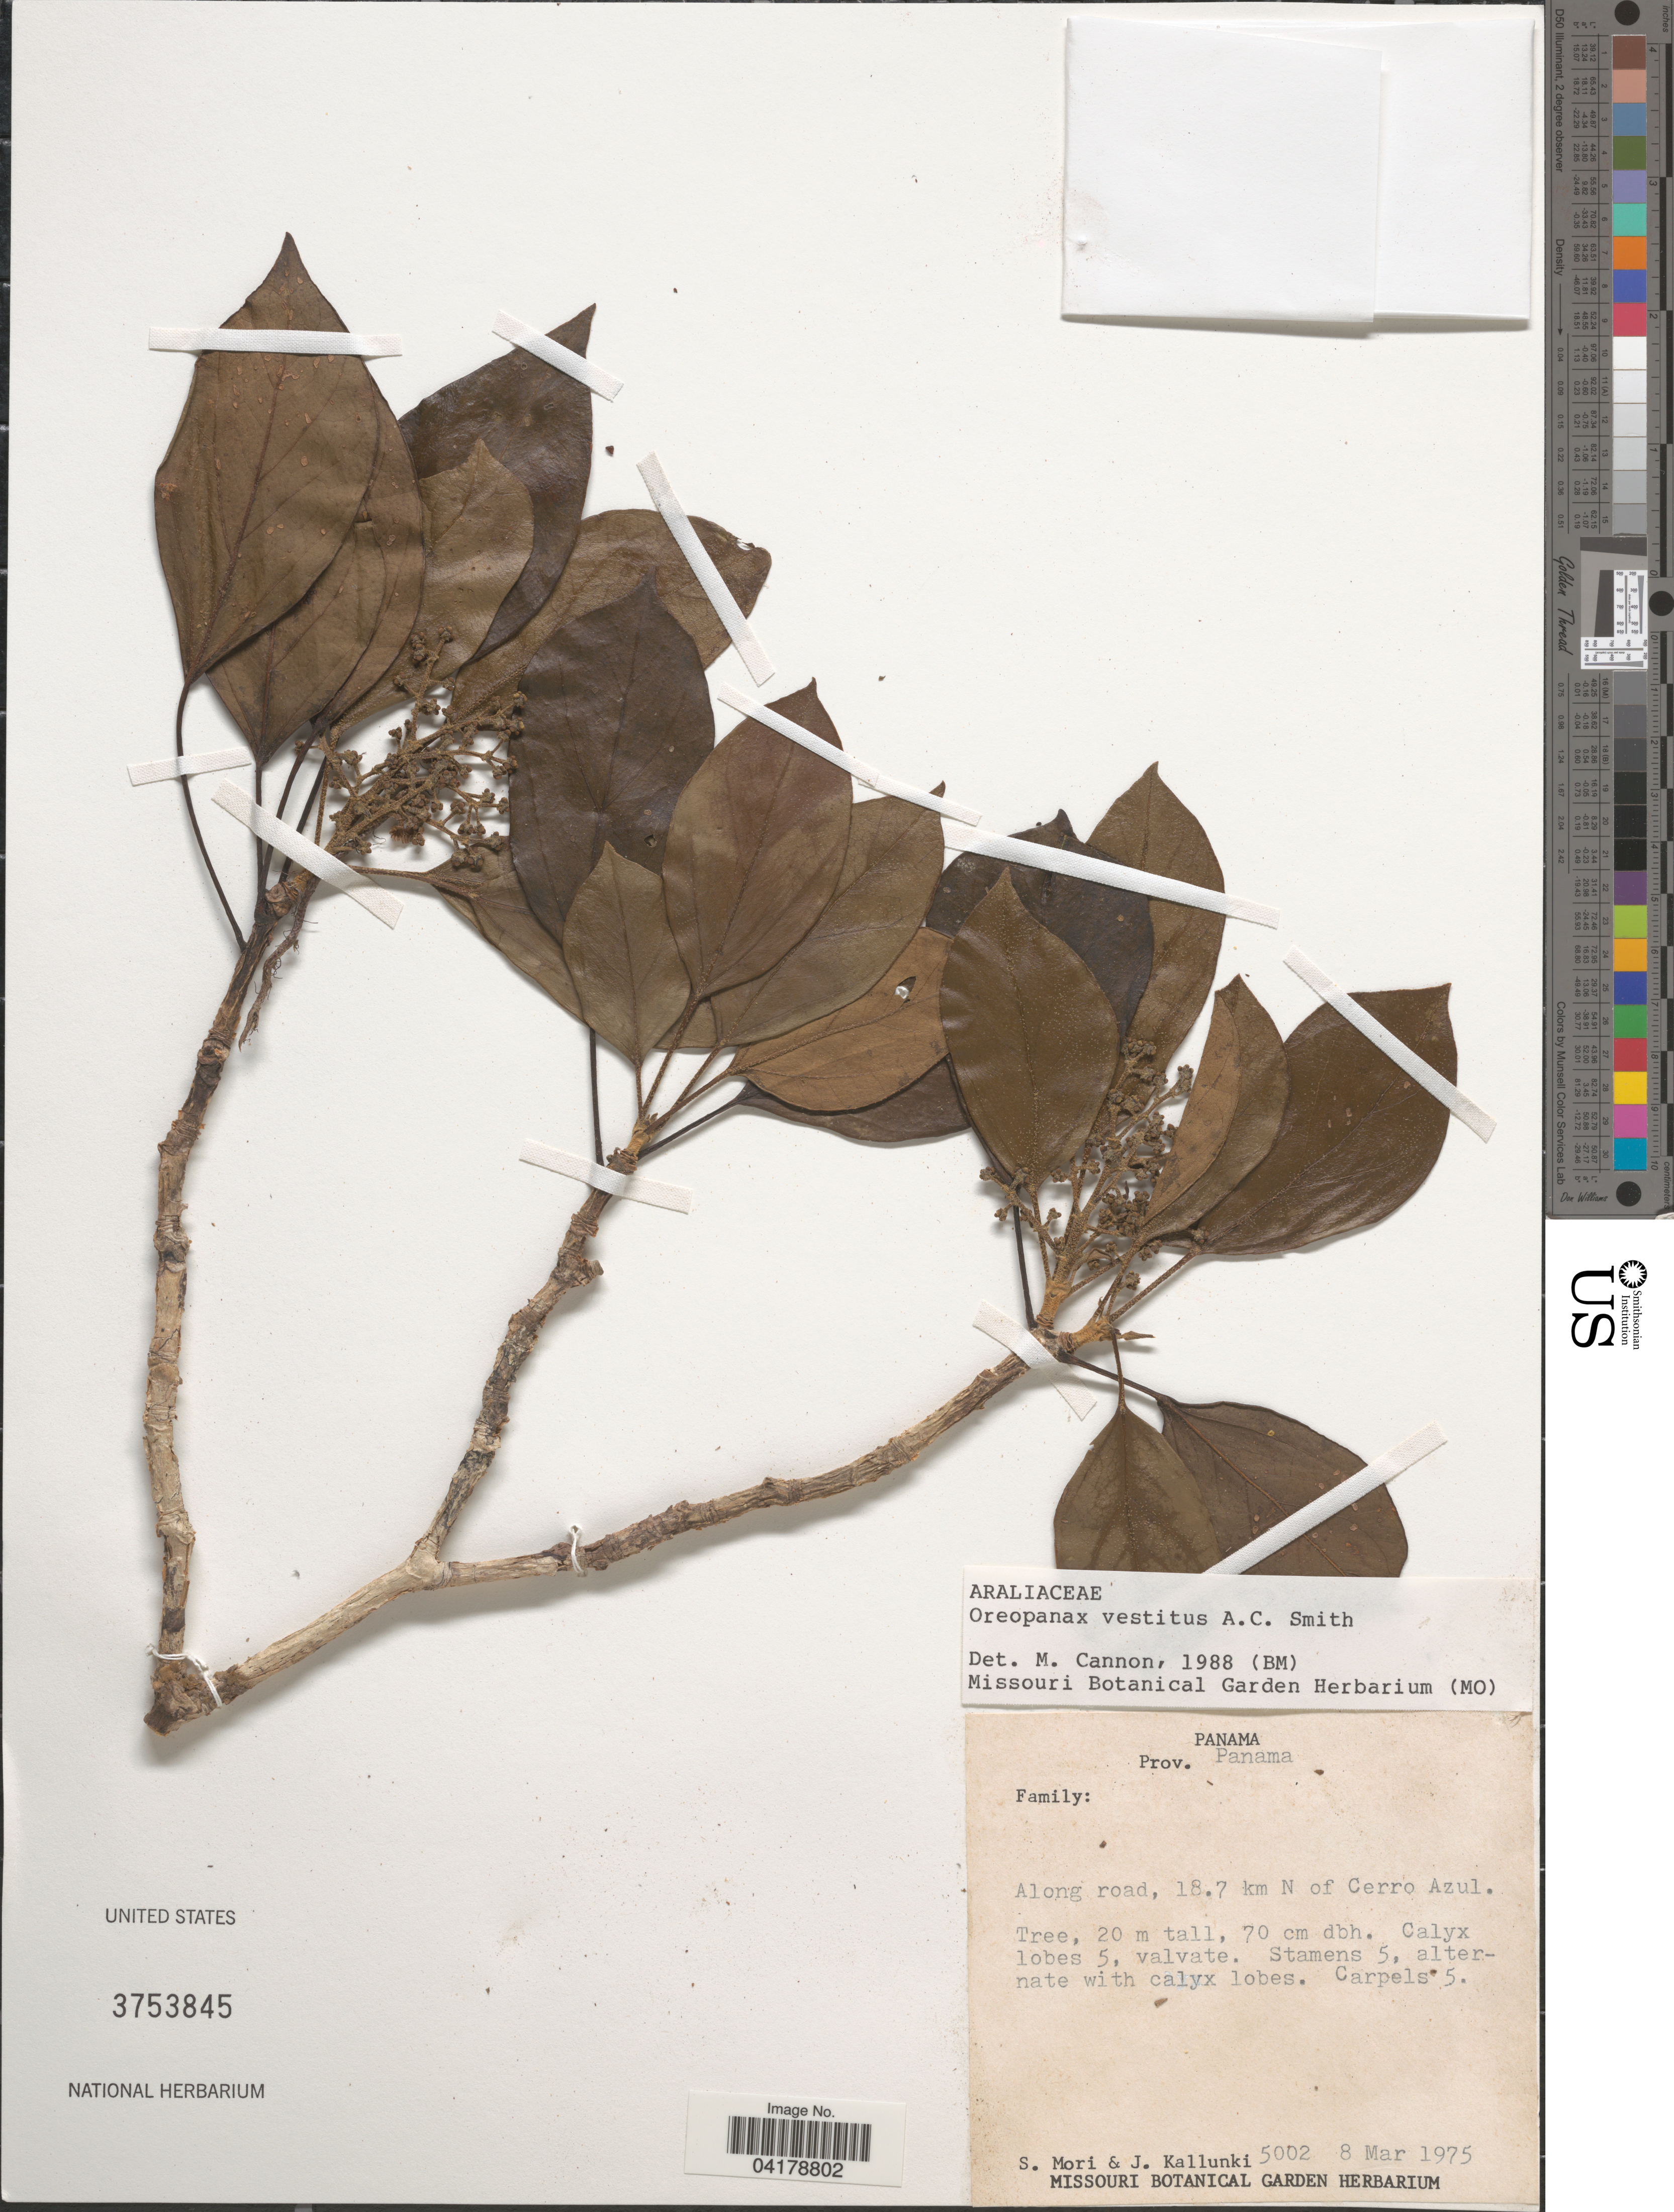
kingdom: Plantae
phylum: Tracheophyta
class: Magnoliopsida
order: Apiales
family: Araliaceae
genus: Oreopanax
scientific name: Oreopanax vestitus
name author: A.C. Sm.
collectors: S. Mori & J. Kallunki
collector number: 5002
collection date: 1975-03-08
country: Panama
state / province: Panamá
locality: Along road, 18.7 km N of Cerro Azul.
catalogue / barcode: US 3753845